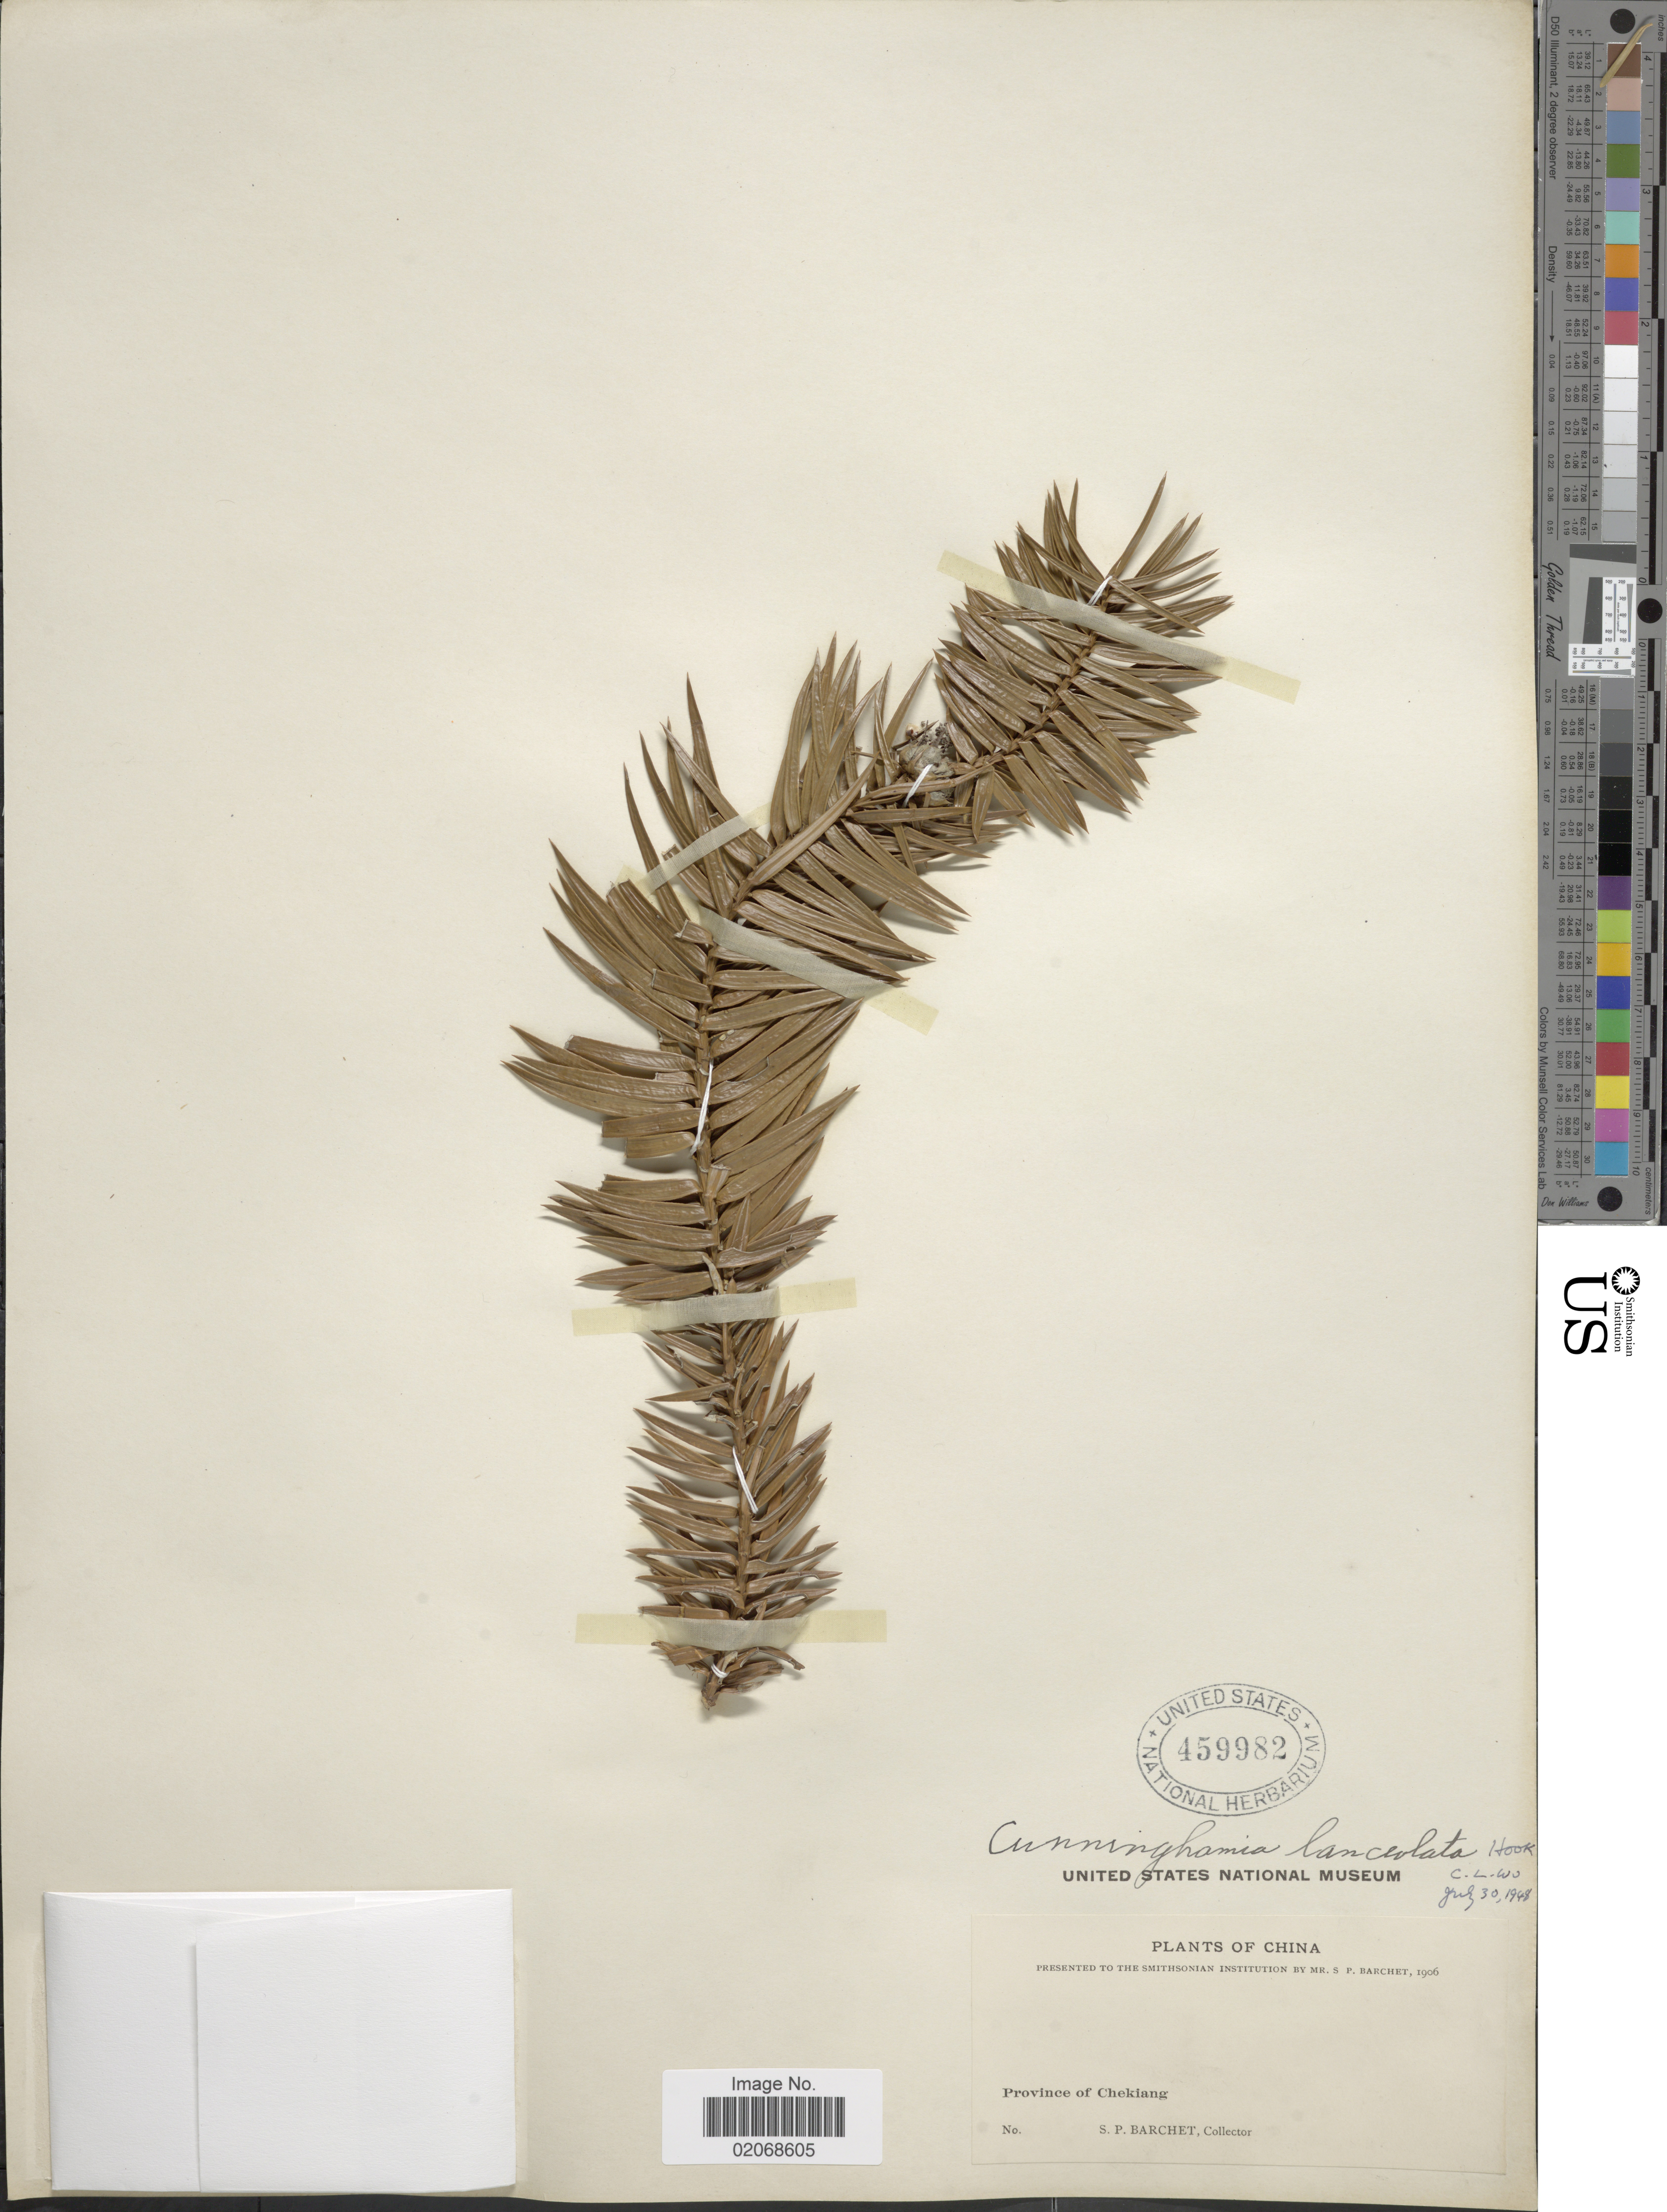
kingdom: Plantae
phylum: Tracheophyta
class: Pinopsida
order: Pinales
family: Cupressaceae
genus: Cunninghamia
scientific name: Cunninghamia lanceolata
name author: (Lamb.) Hook.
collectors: S. P. Barchet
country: China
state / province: Zhejiang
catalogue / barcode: US 459982